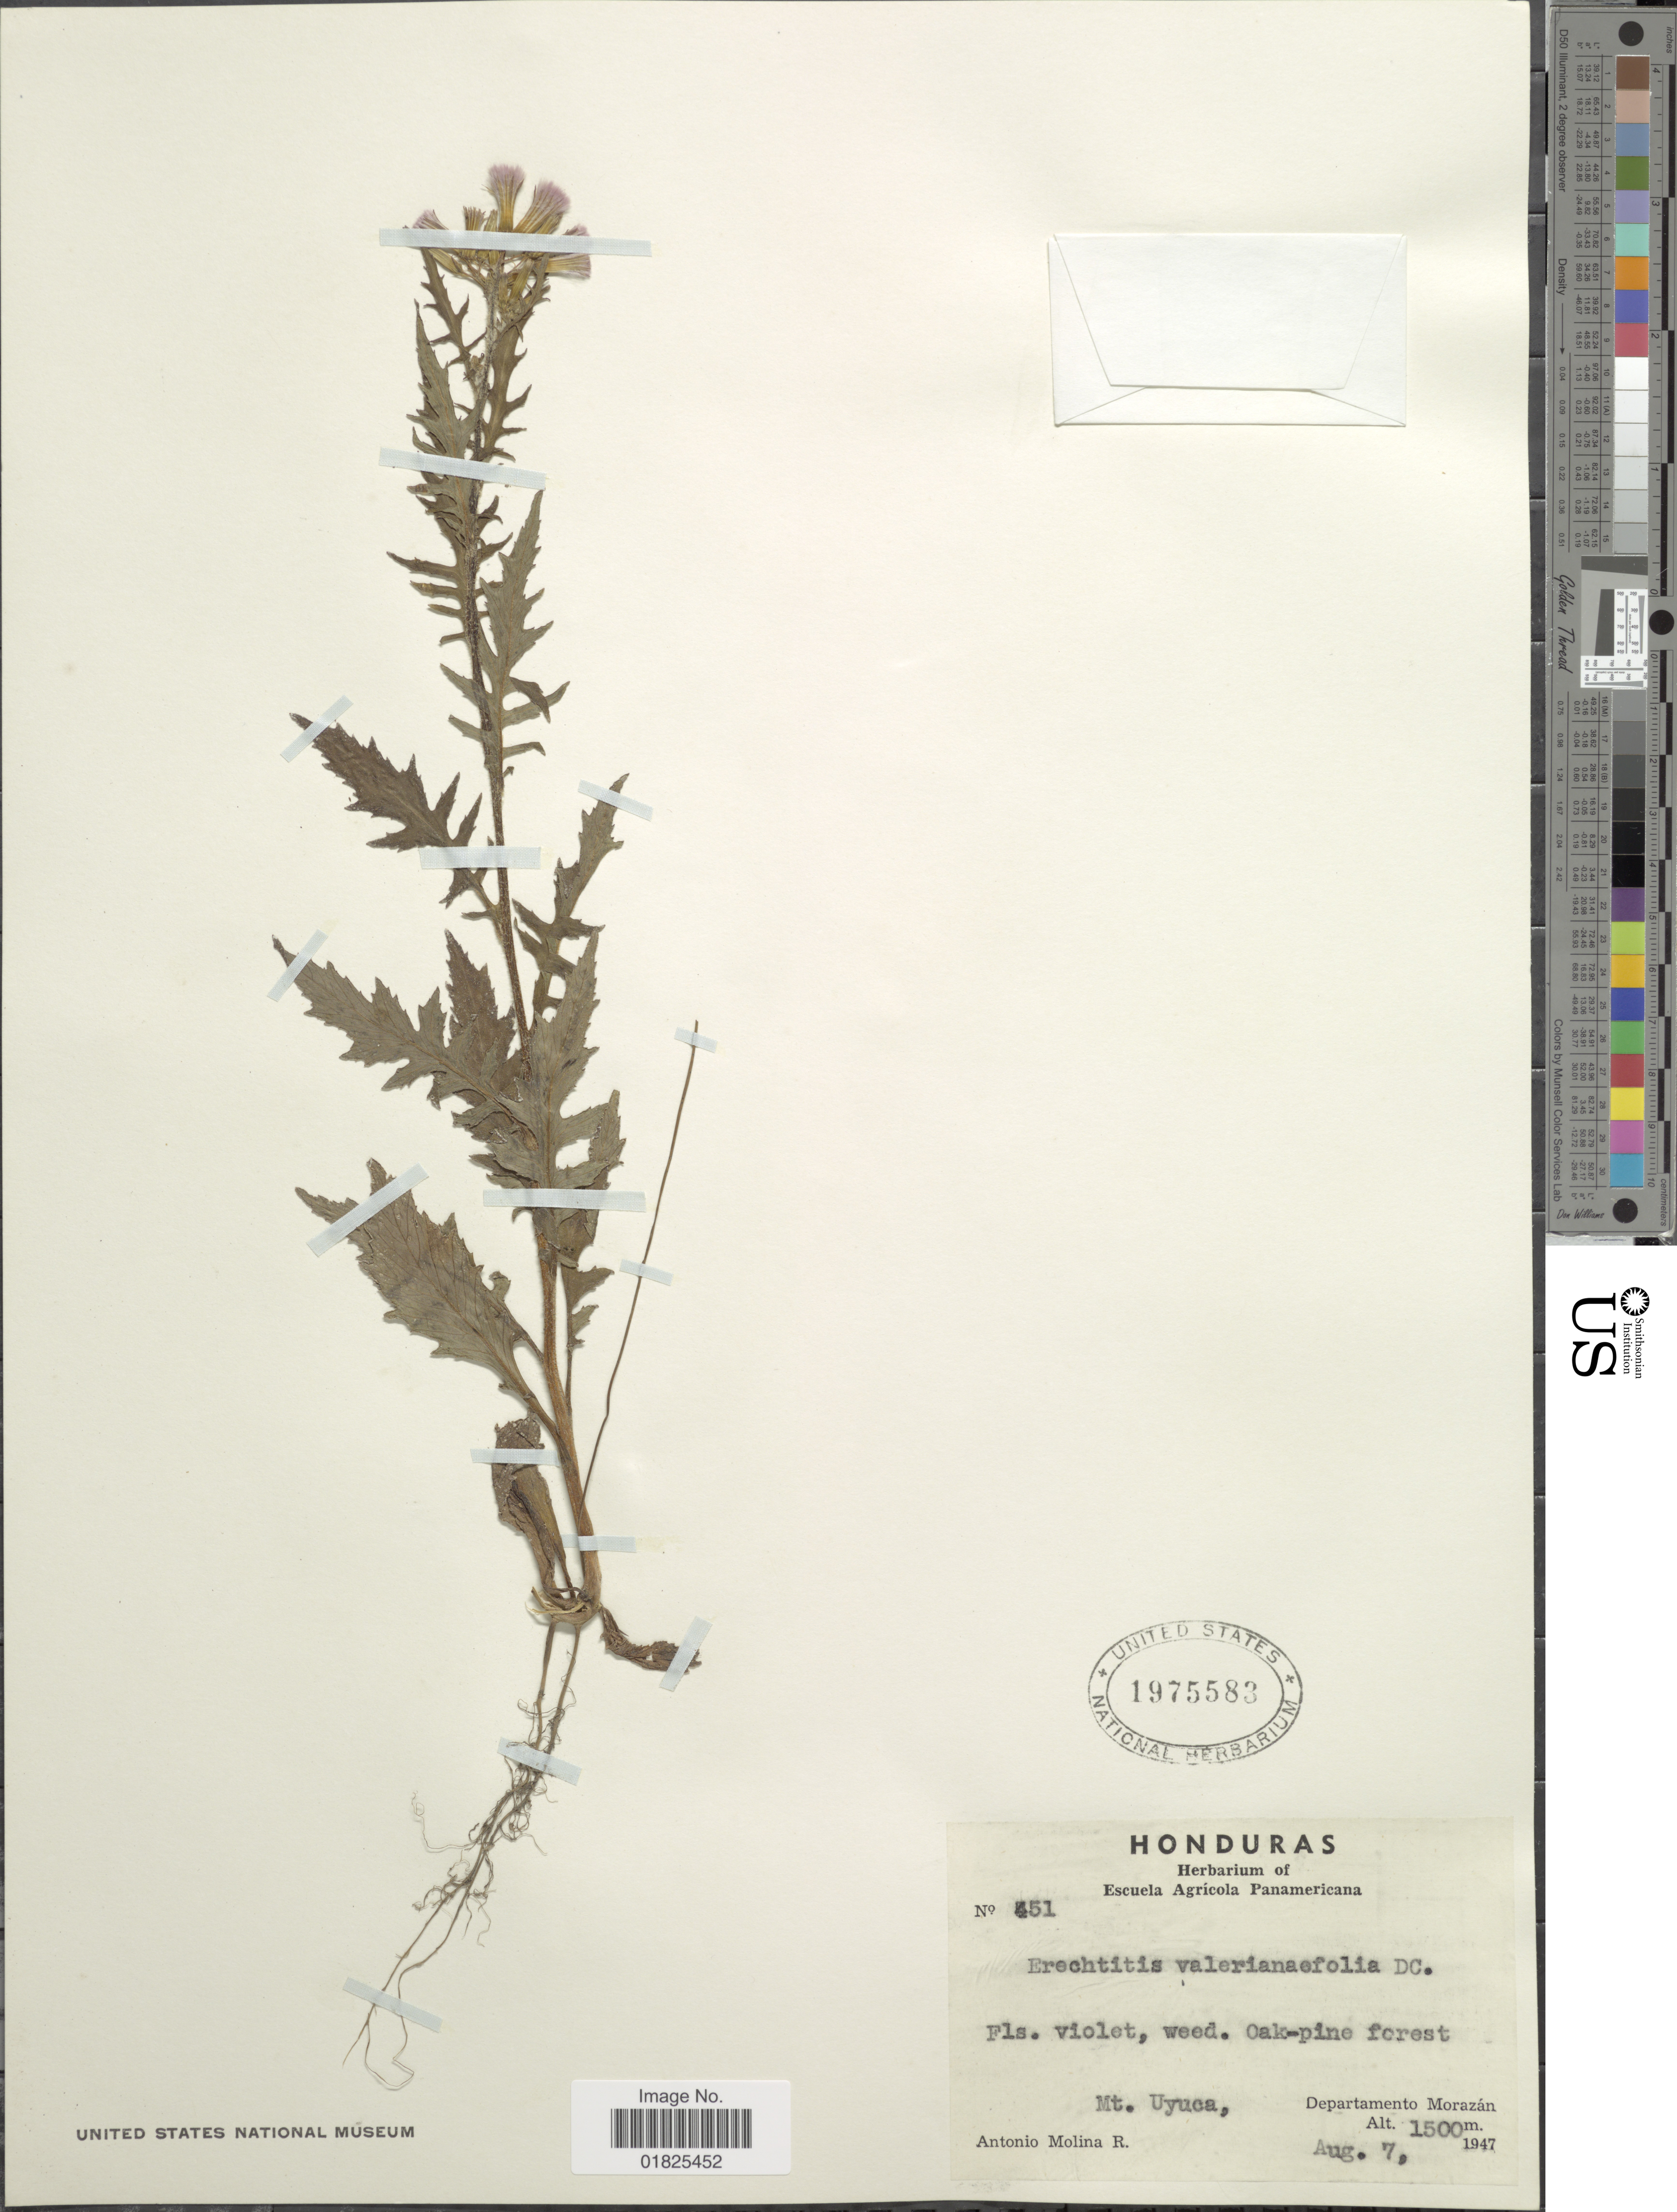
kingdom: Plantae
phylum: Tracheophyta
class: Magnoliopsida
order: Asterales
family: Asteraceae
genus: Erechtites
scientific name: Erechtites valerianifolius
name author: (Link ex Spreng.) DC.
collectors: A. Molina R.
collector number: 451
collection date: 1947-08-07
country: Honduras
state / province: Fco. Morazán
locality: Mt. Uyuca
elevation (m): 1500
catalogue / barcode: US 1975583